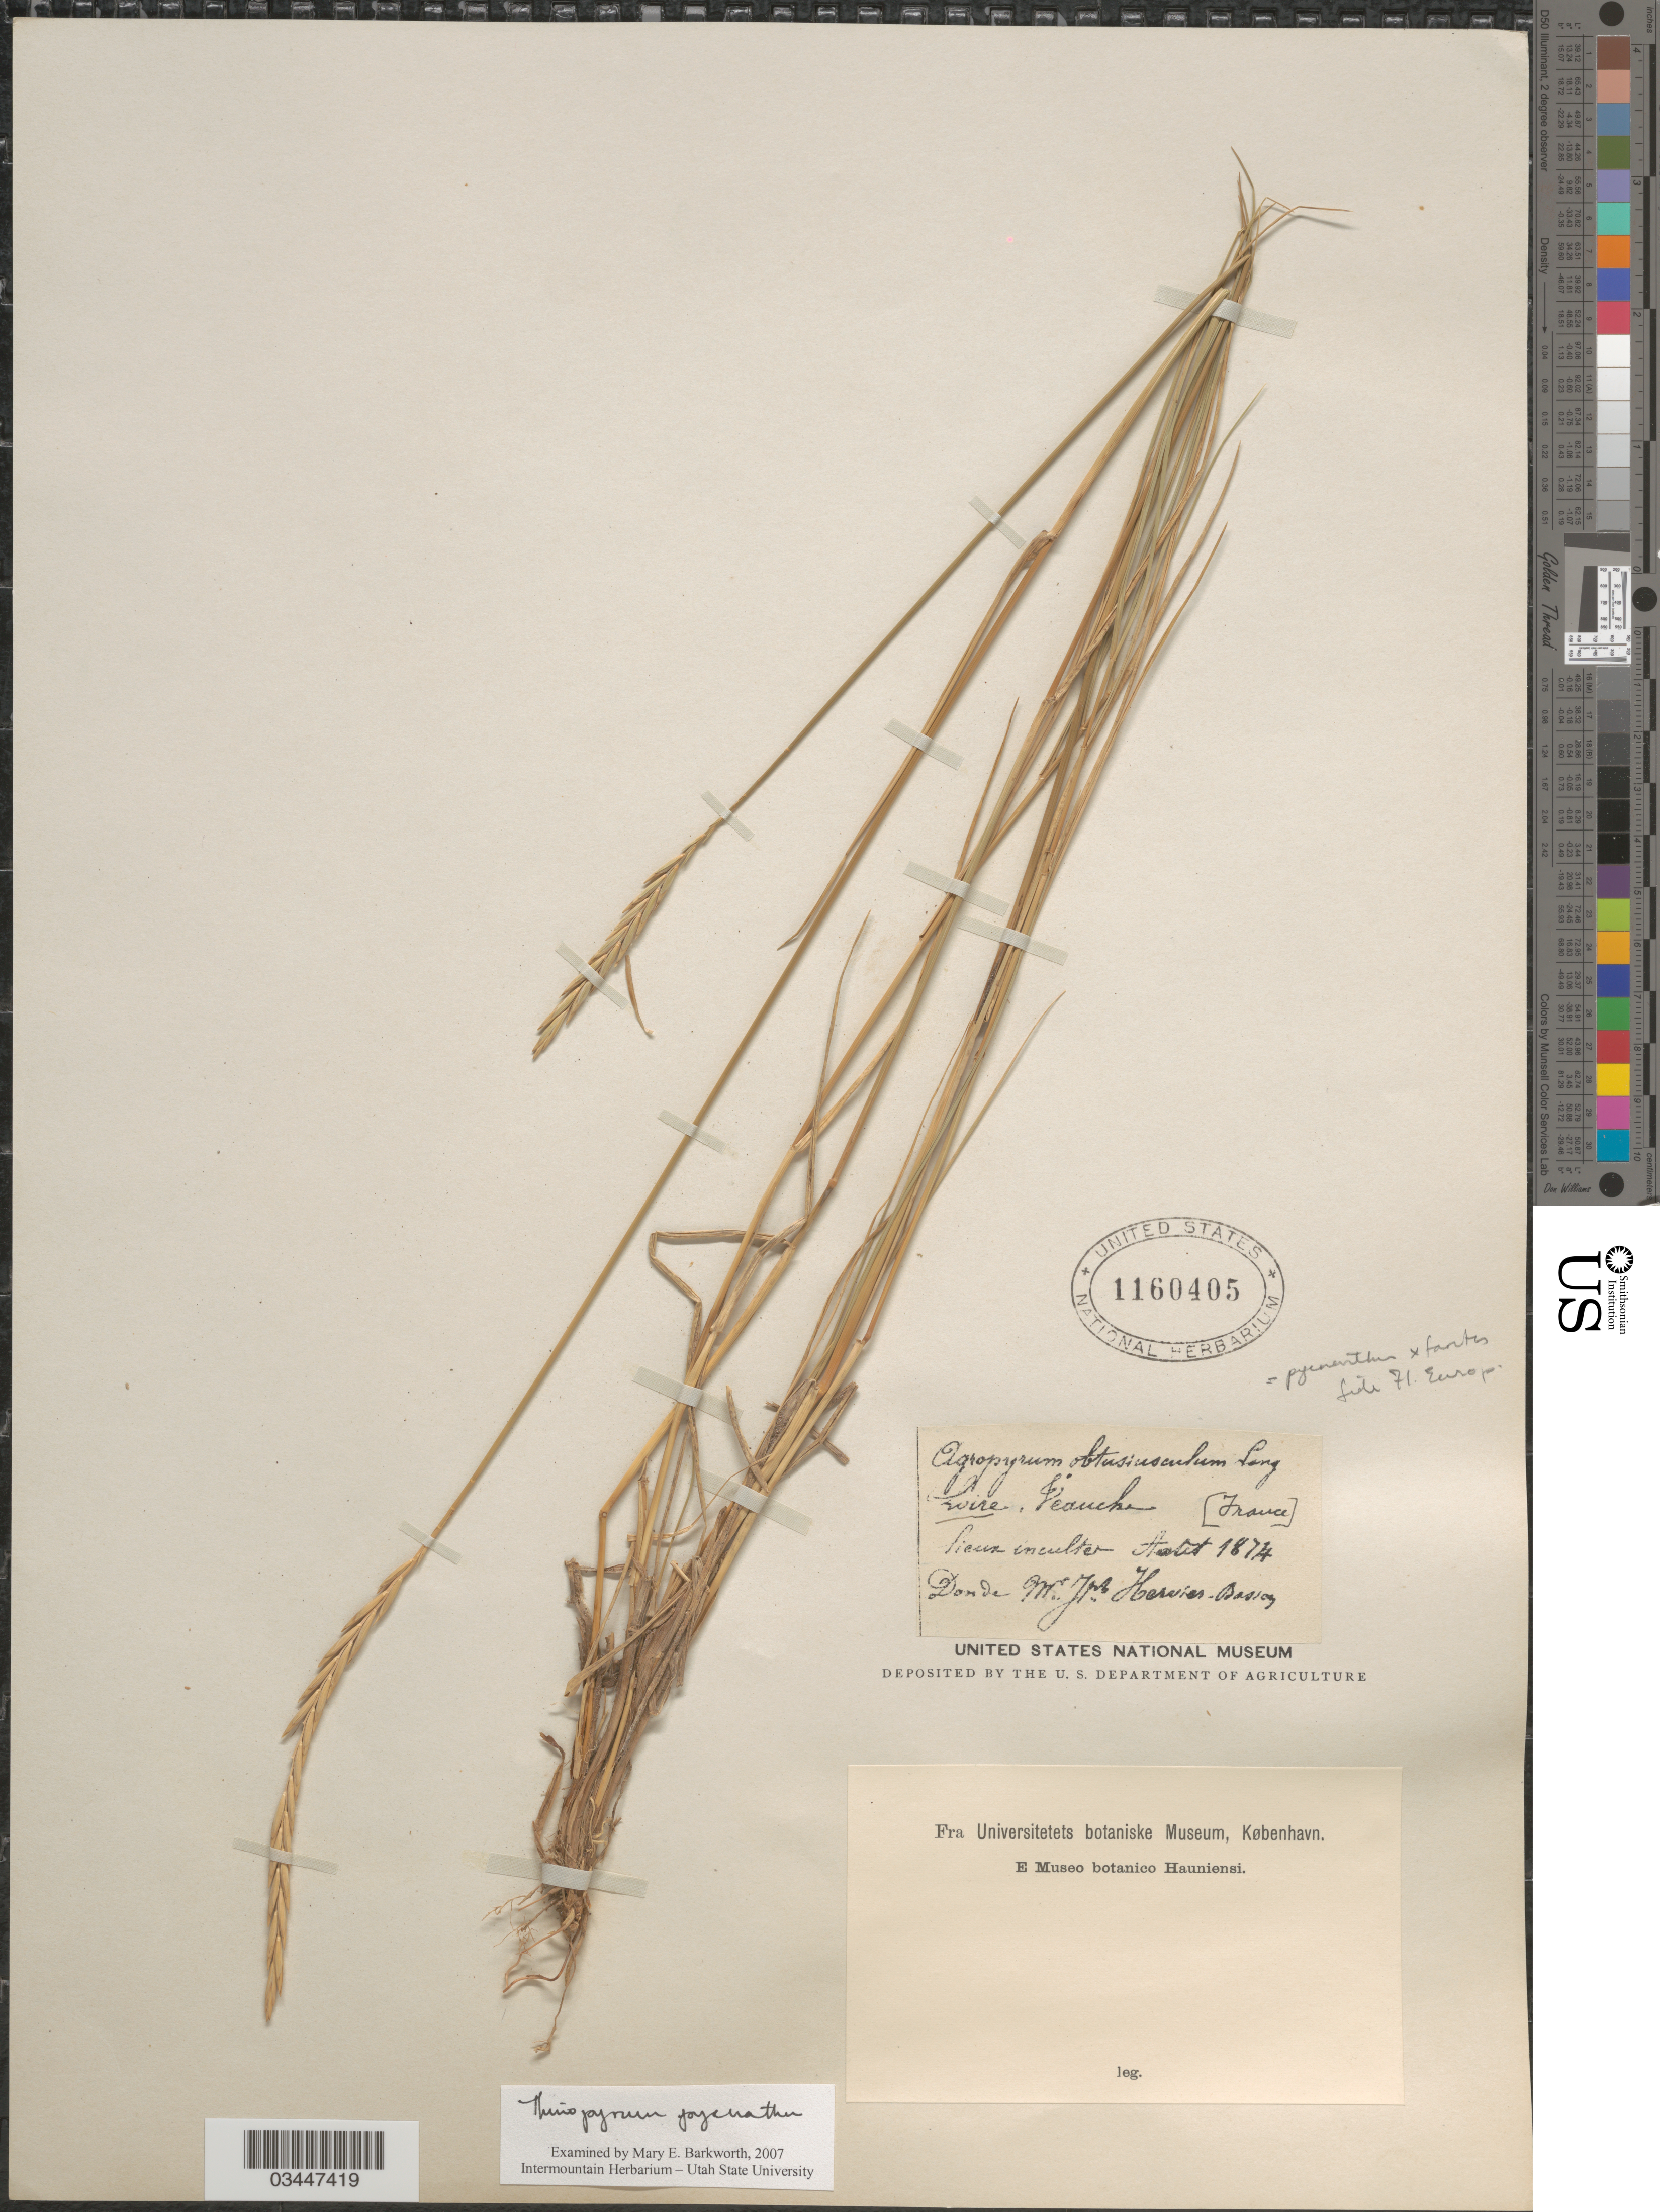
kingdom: Plantae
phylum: Tracheophyta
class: Liliopsida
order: Poales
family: Poaceae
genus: Thinopyrum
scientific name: Thinopyrum pycnanthum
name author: (Godr.) Barkworth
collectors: ex Mus. Bot. Hauniense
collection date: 1874-08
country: France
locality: Loire, Veauche. Lieux incultes.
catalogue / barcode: US 1160405